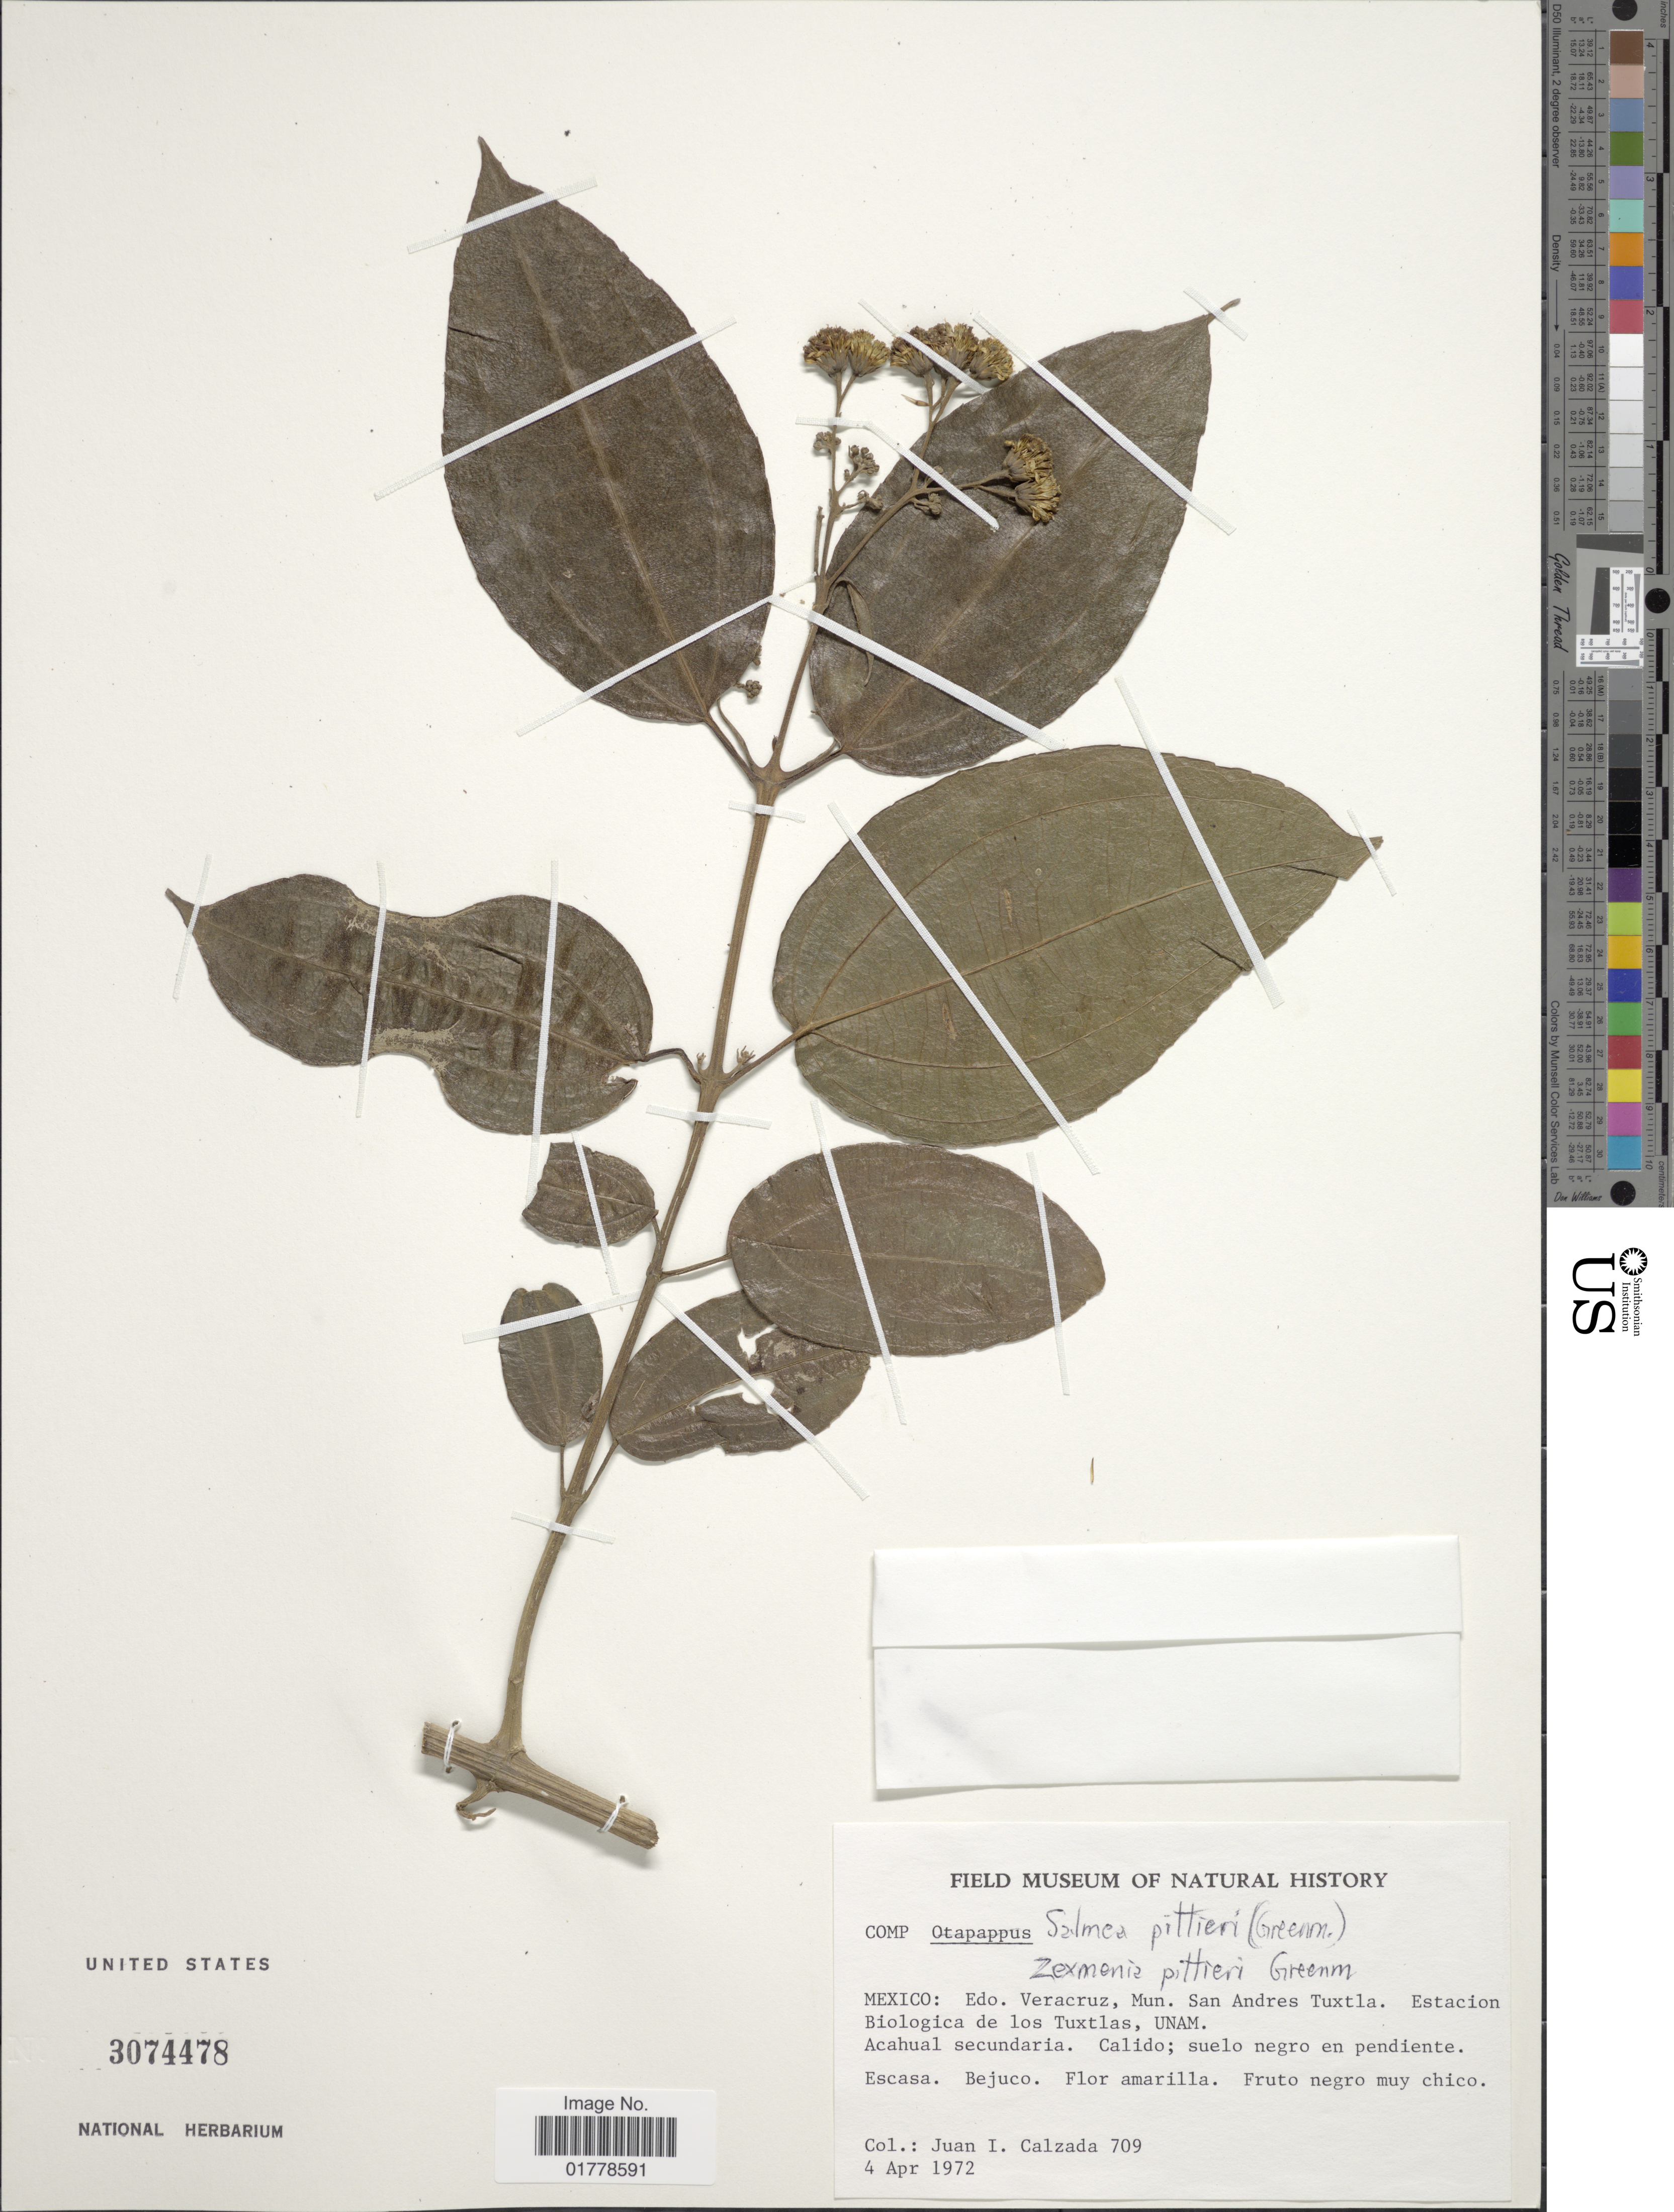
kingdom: Plantae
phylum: Tracheophyta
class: Magnoliopsida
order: Asterales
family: Asteraceae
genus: Tuxtla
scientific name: Tuxtla pittieri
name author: (Greenm.) Villasonoa & Struther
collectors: J. I. Calzada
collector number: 709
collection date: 1972-04-04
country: Mexico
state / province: Veracruz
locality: Mexico: Edo. Veracruz, Mun. San Andres Tuxtla. Estacion Biologica de los Tuxtlas, UNAM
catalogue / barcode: US 3074478